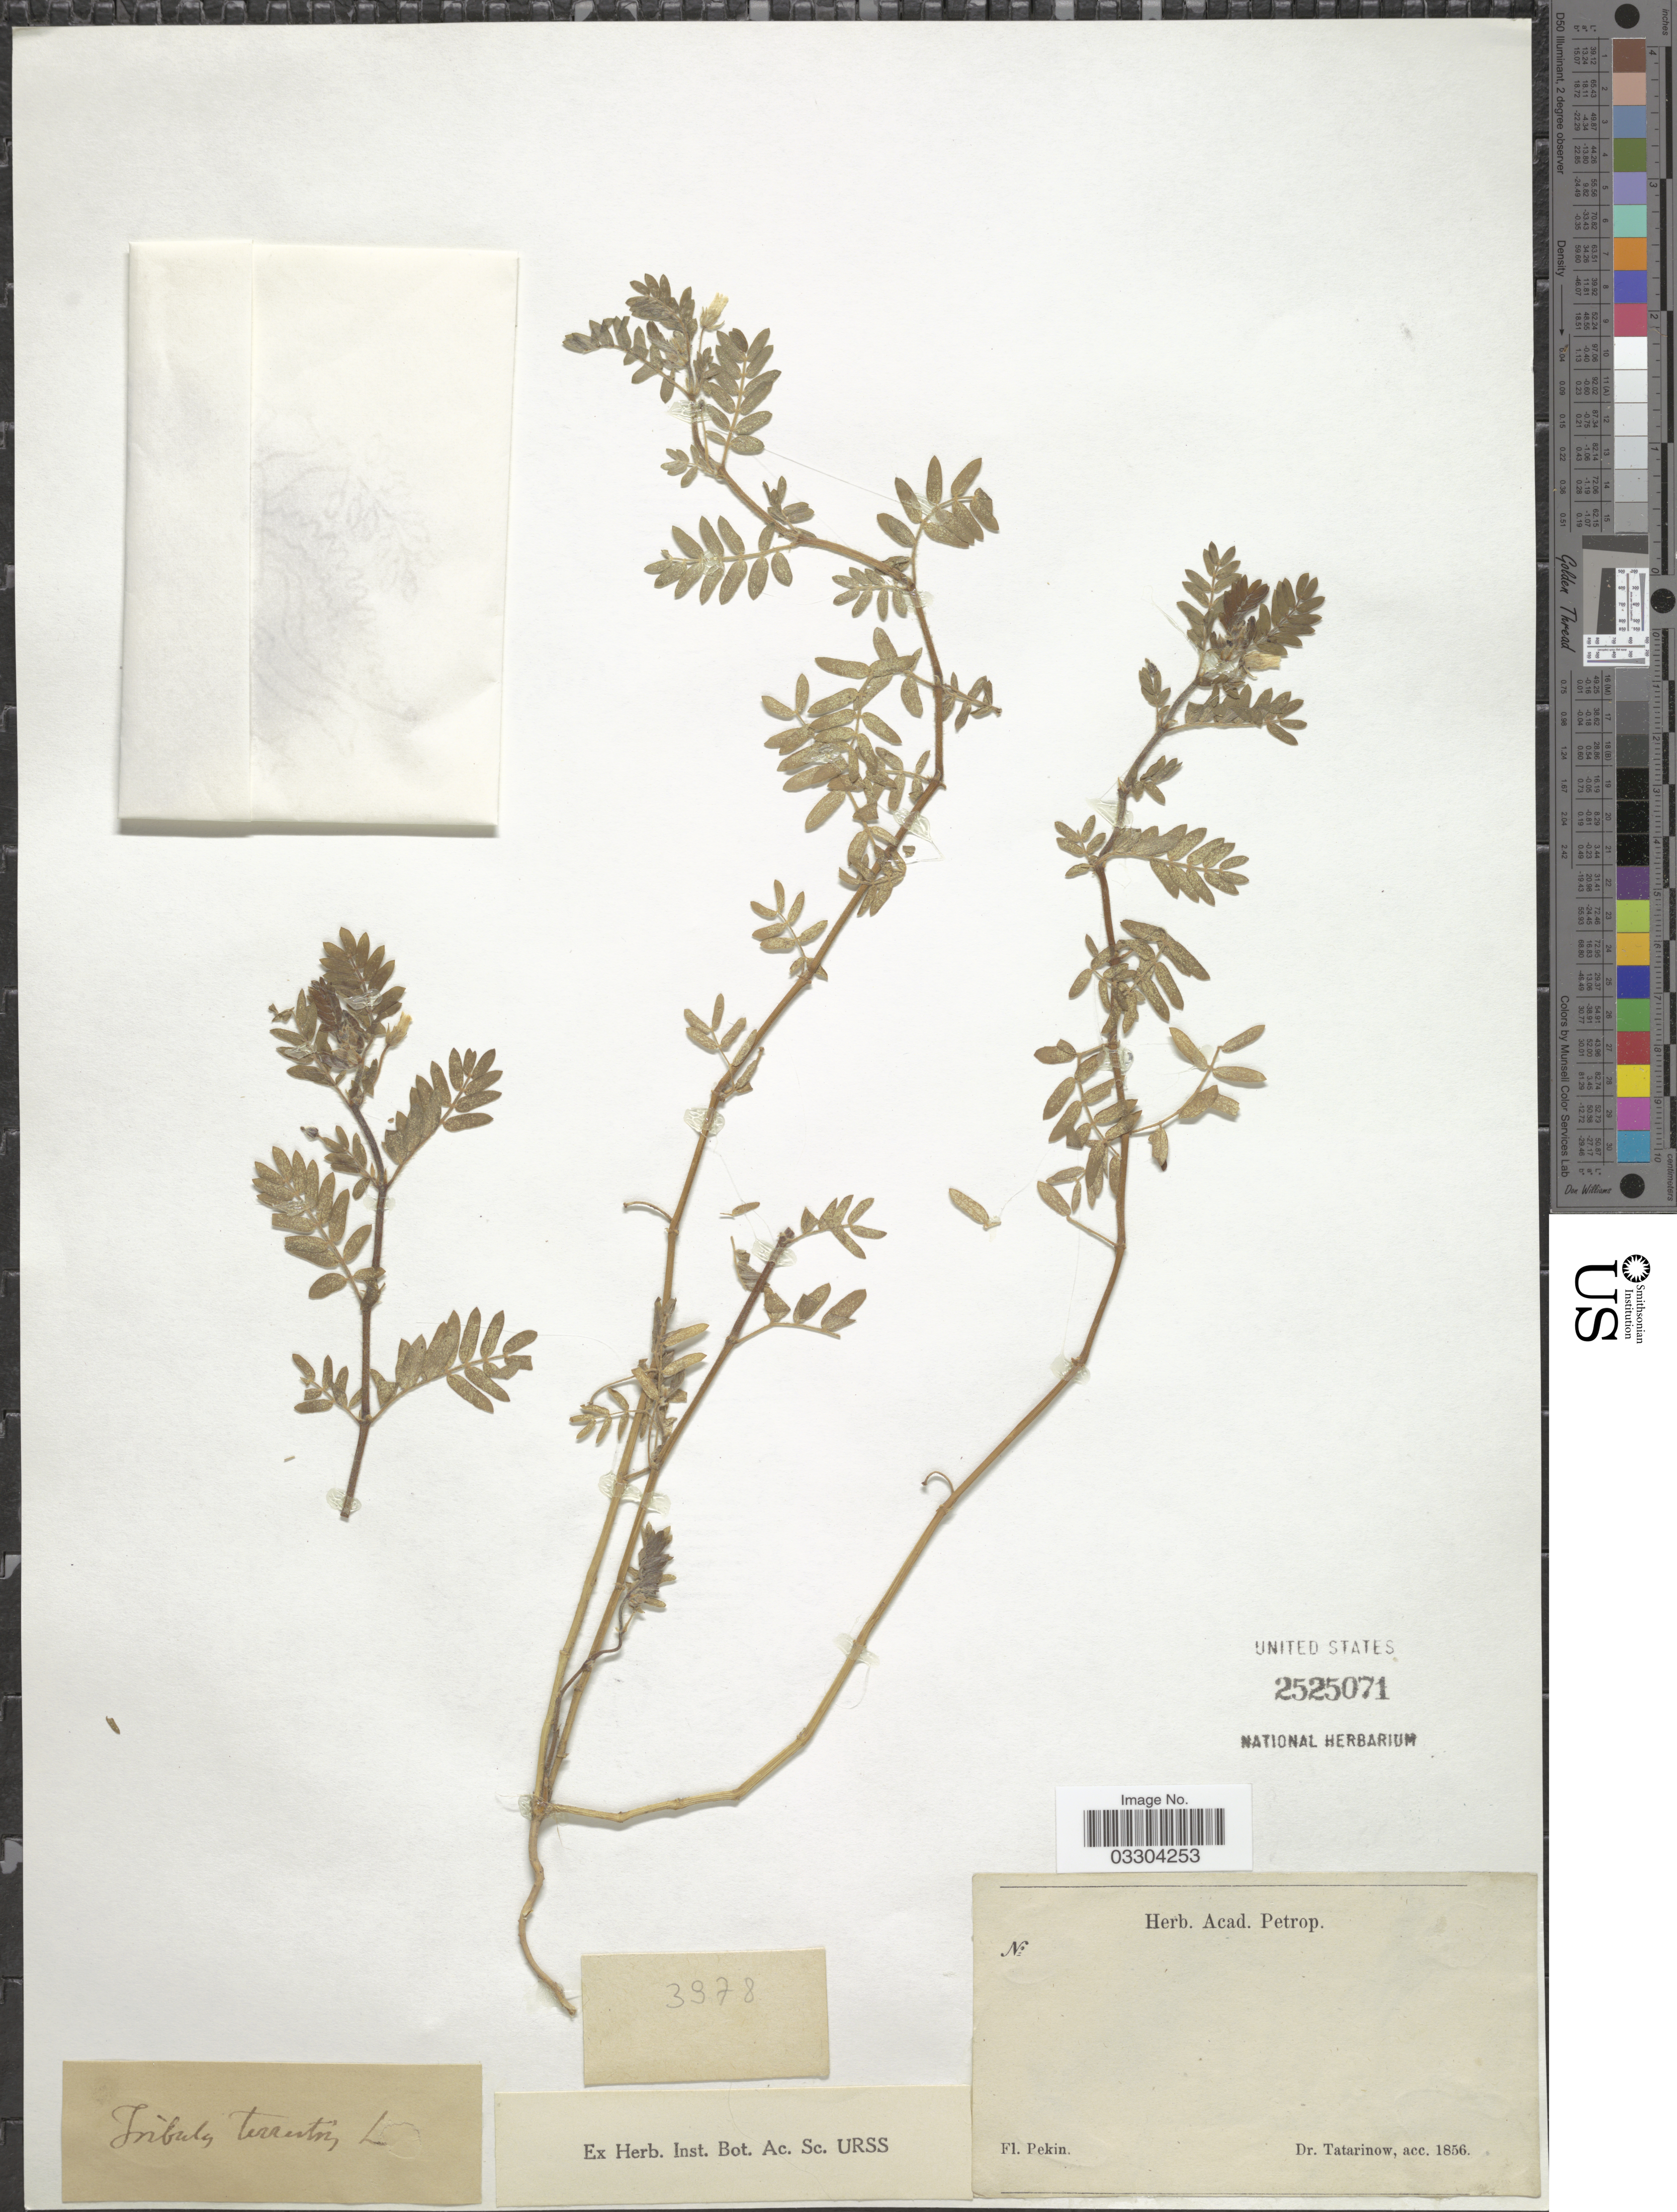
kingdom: Plantae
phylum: Tracheophyta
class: Magnoliopsida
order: Zygophyllales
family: Zygophyllaceae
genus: Tribulus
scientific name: Tribulus terrestris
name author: L.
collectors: -. Tatarinow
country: China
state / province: Beijing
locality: Pekin.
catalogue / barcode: US 2525071